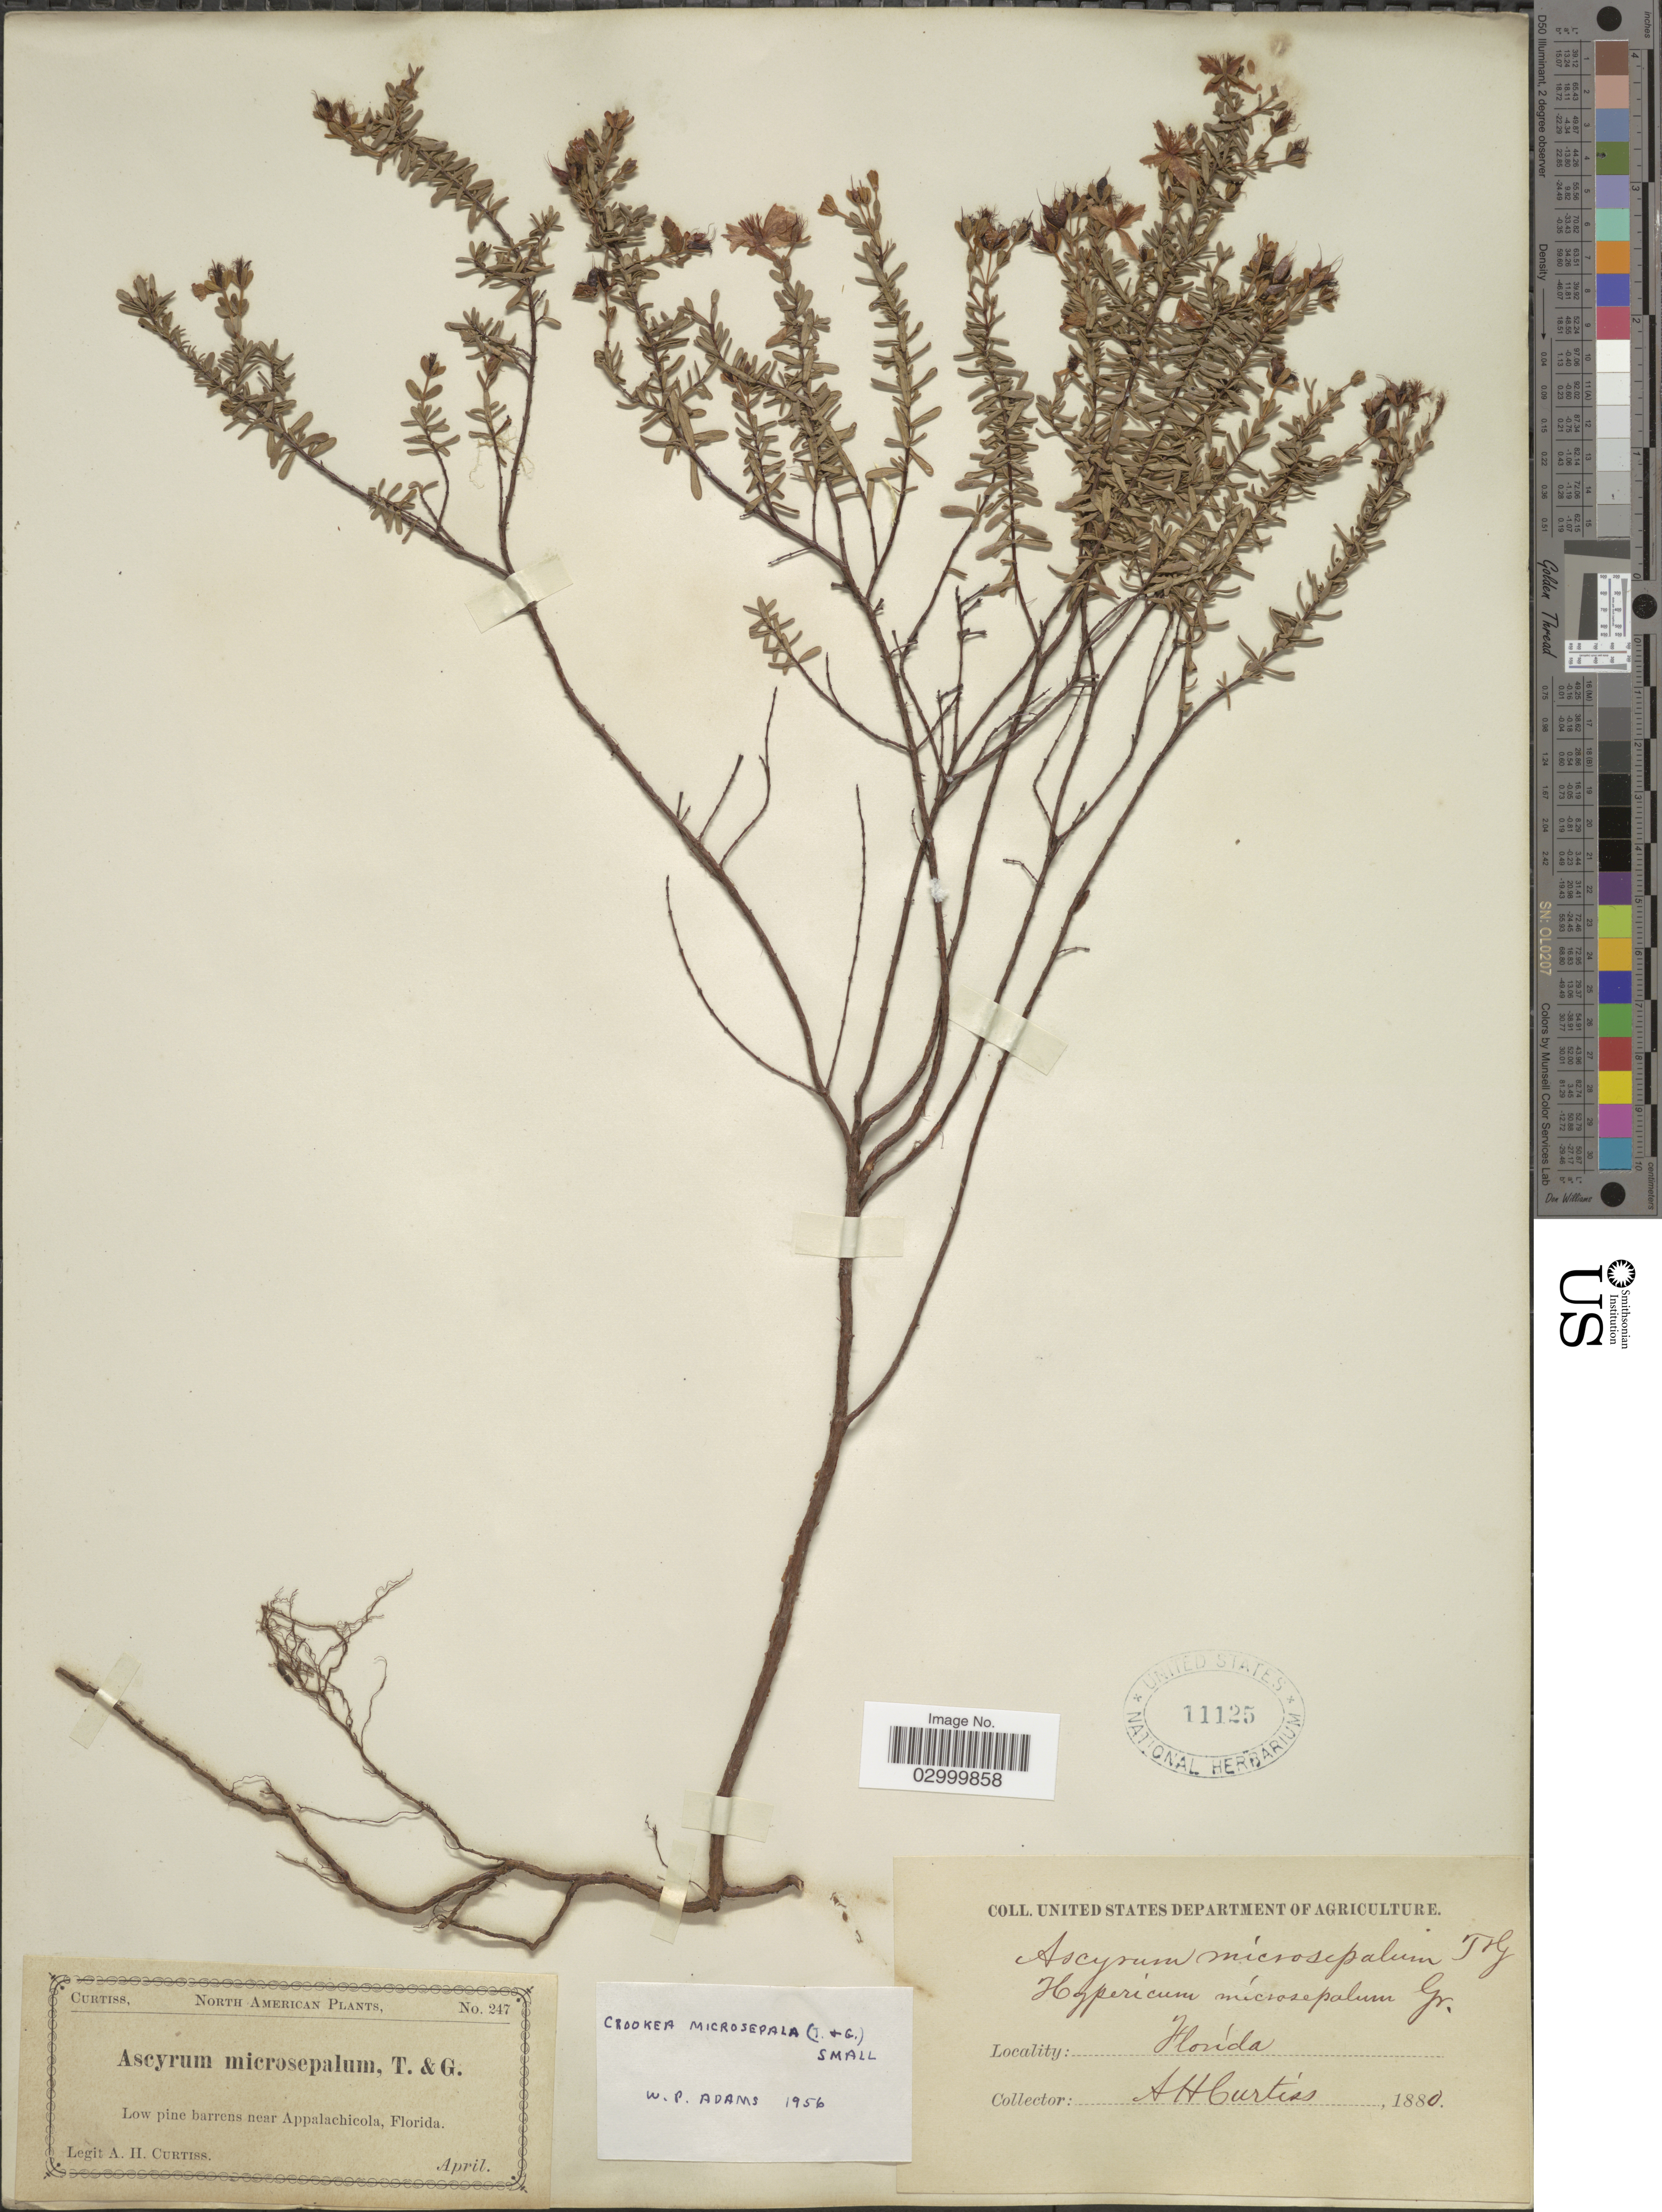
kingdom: Plantae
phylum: Tracheophyta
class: Magnoliopsida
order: Malpighiales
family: Hypericaceae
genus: Hypericum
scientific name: Hypericum microsepalum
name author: (Torr. & A. Gray) A. Gray ex S. Watson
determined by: Strong, Mark T., (BOT), Smithsonian Institution - National Museum of Natural History (UNITED STATES)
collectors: A. H. Curtiss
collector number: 247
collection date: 1880-04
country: United States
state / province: Florida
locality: Low pine barrens near Appalachicola, Florida.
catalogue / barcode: US 11125